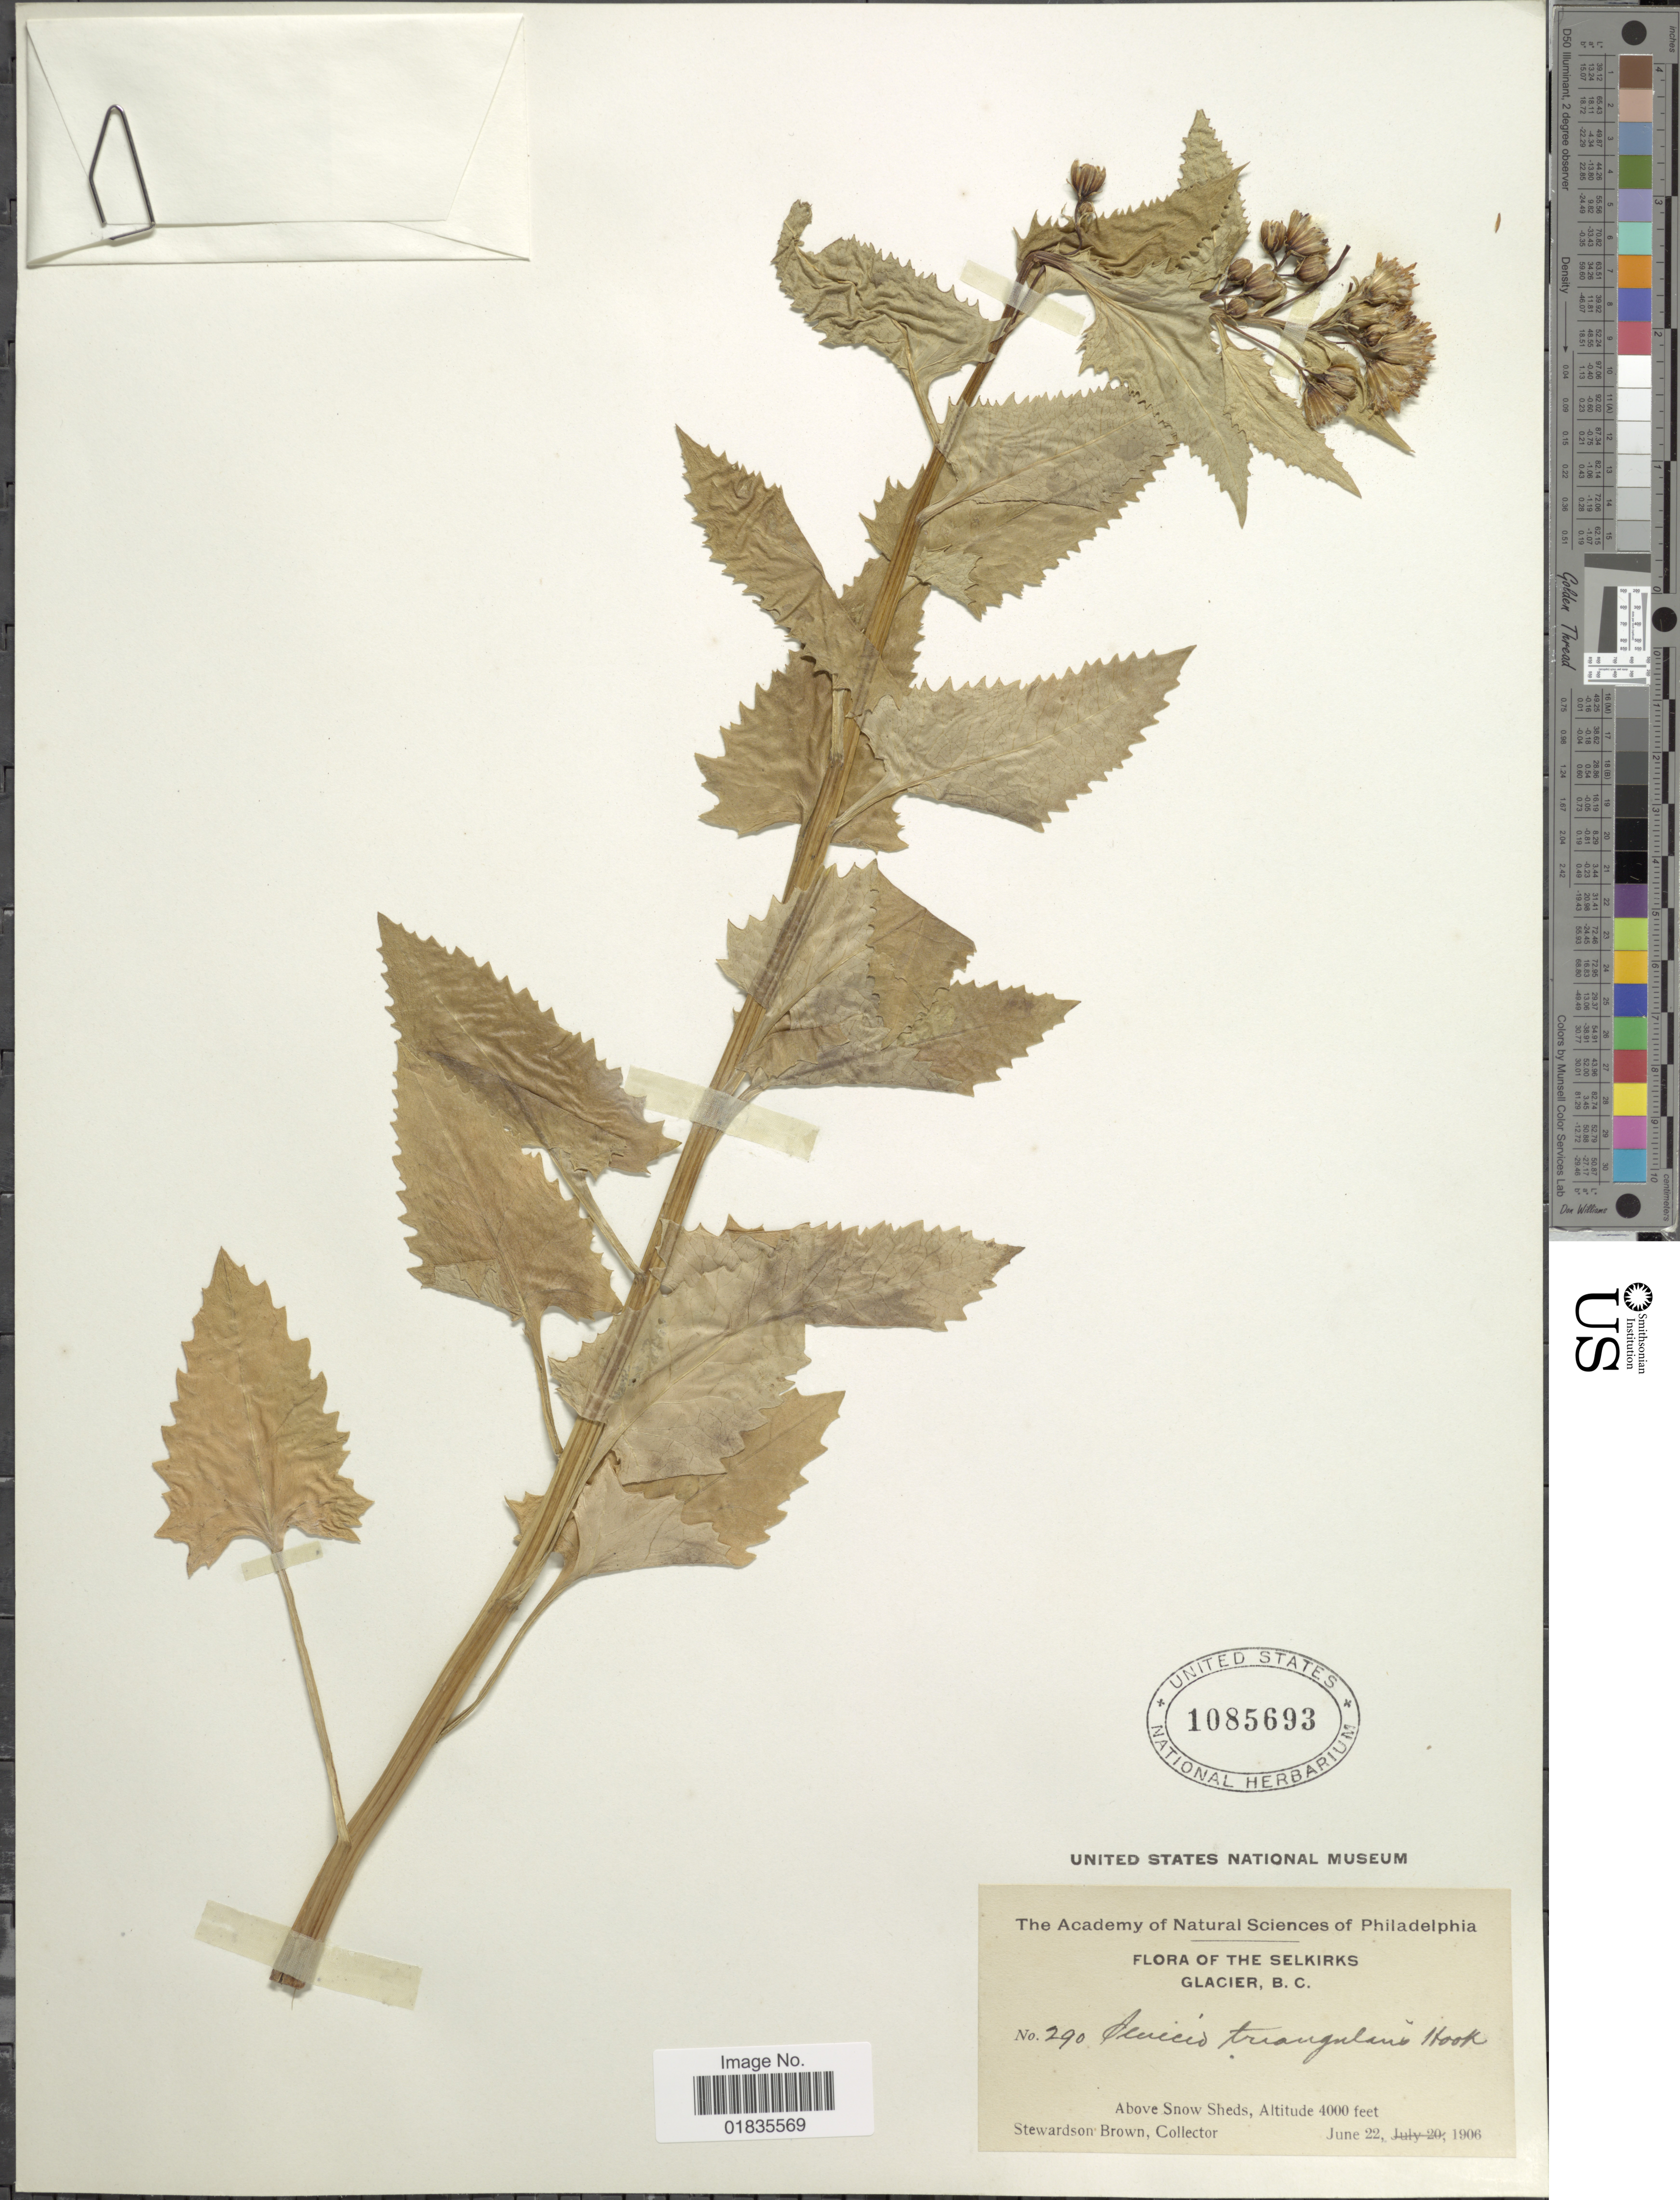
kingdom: Plantae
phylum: Tracheophyta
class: Magnoliopsida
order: Asterales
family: Asteraceae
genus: Senecio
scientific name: Senecio triangularis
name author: Hook.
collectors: S. Brown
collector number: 290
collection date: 1906-06-22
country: Canada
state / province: British Columbia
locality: The Selkirks, Glacier above Snow Sheds.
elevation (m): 1219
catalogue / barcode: US 1085693